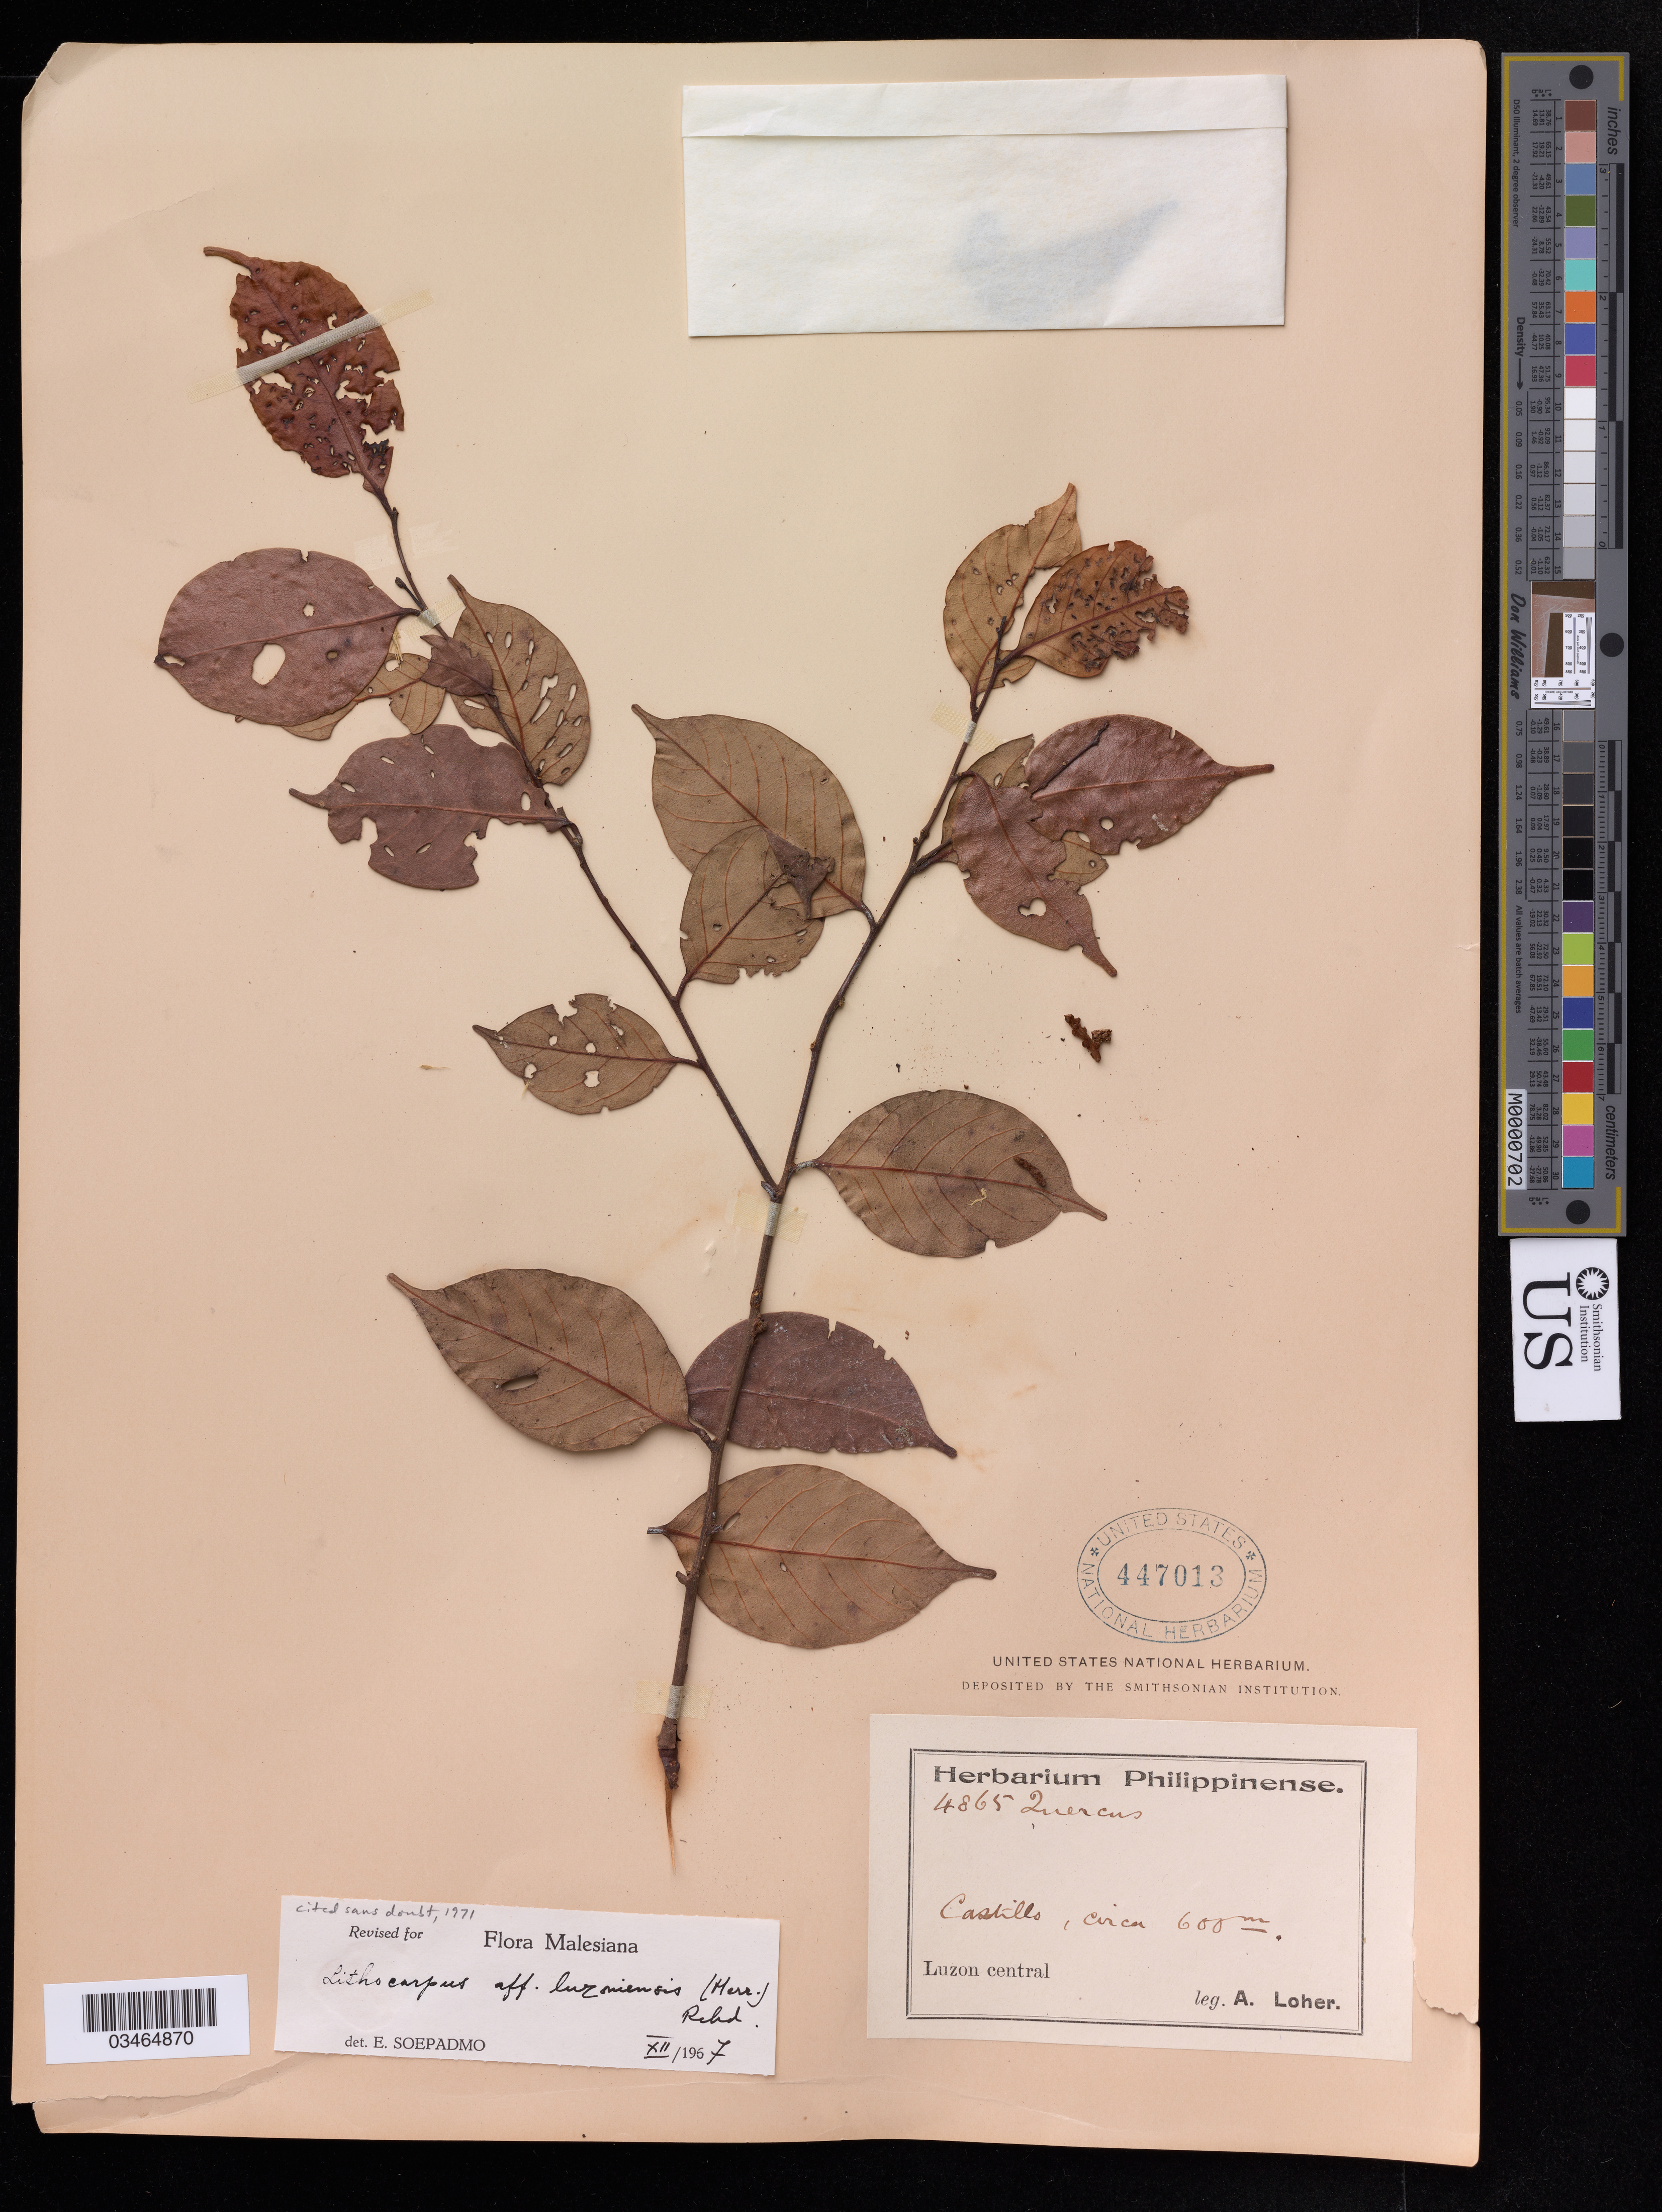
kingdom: Plantae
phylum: Tracheophyta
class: Magnoliopsida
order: Fagales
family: Fagaceae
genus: Quercus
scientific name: Quercus sp.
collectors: A. Loher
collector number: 4865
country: Philippines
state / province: Central Luzon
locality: Castillo.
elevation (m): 600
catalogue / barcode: US 447013